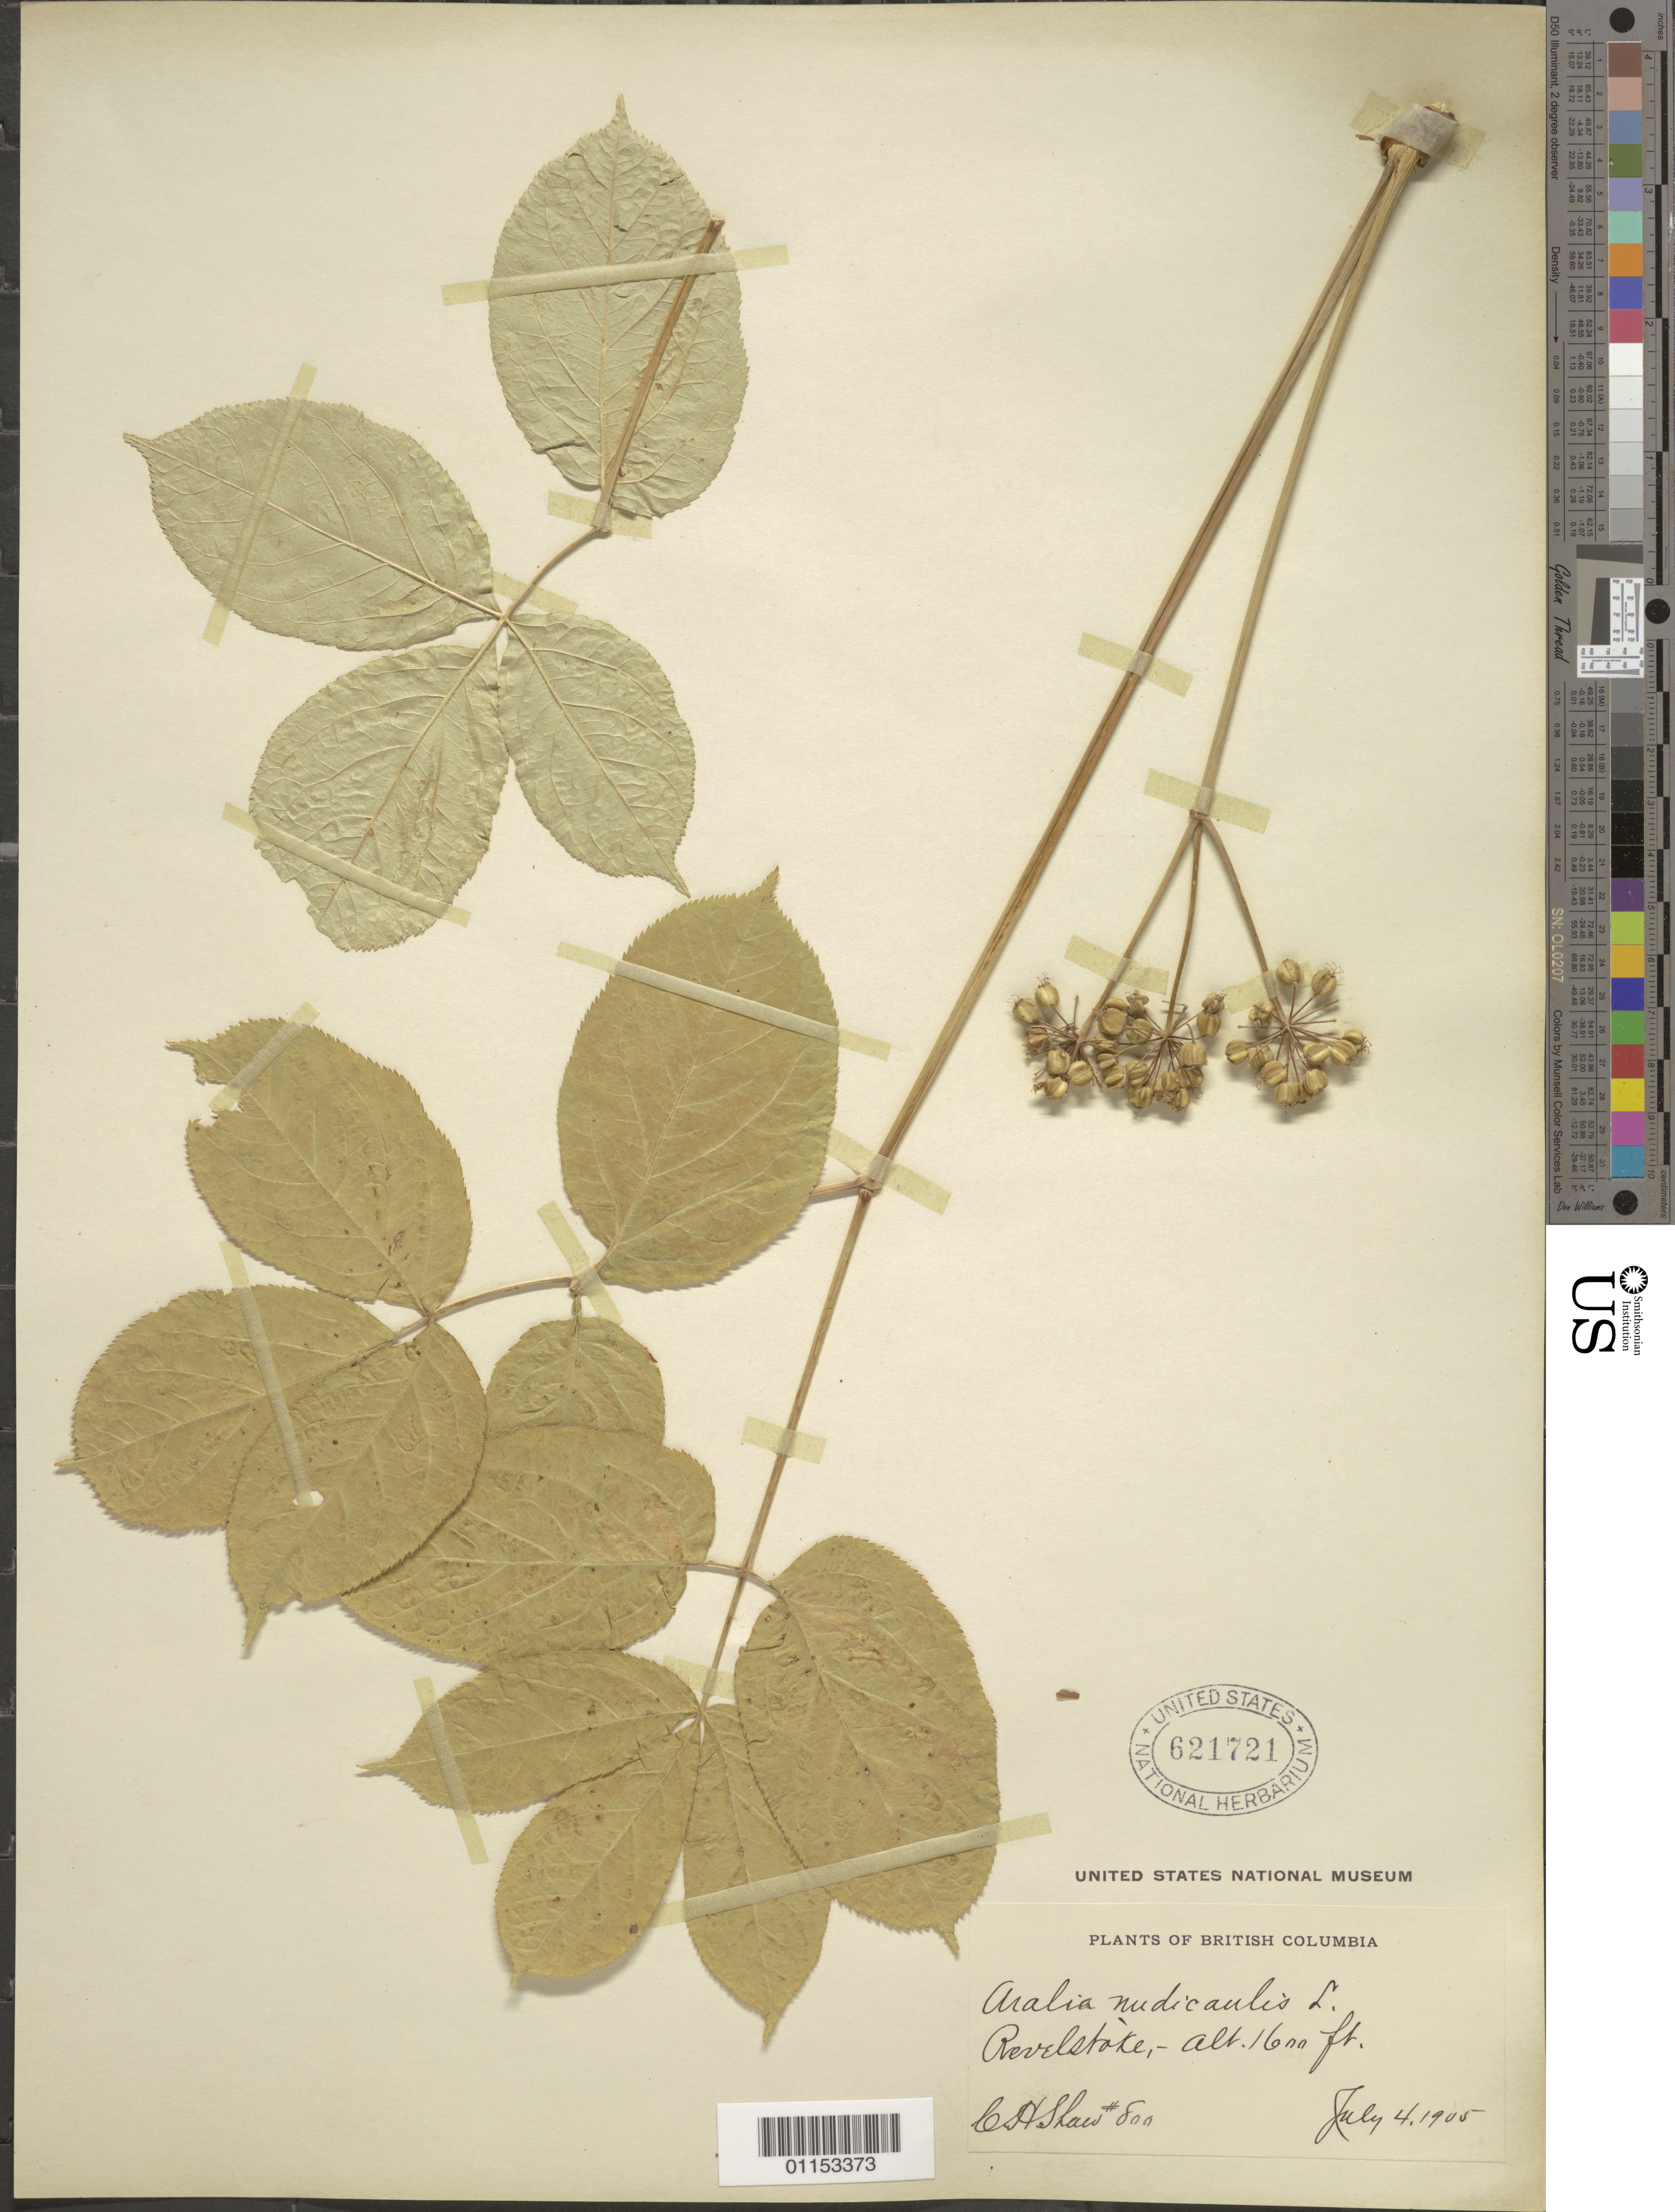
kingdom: Plantae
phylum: Tracheophyta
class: Magnoliopsida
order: Apiales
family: Araliaceae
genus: Aralia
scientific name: Aralia nudicaulis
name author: L.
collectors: C. H. Shaw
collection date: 1905-07-04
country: Canada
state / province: British Columbia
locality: Revelstoke.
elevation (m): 488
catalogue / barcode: US 621721